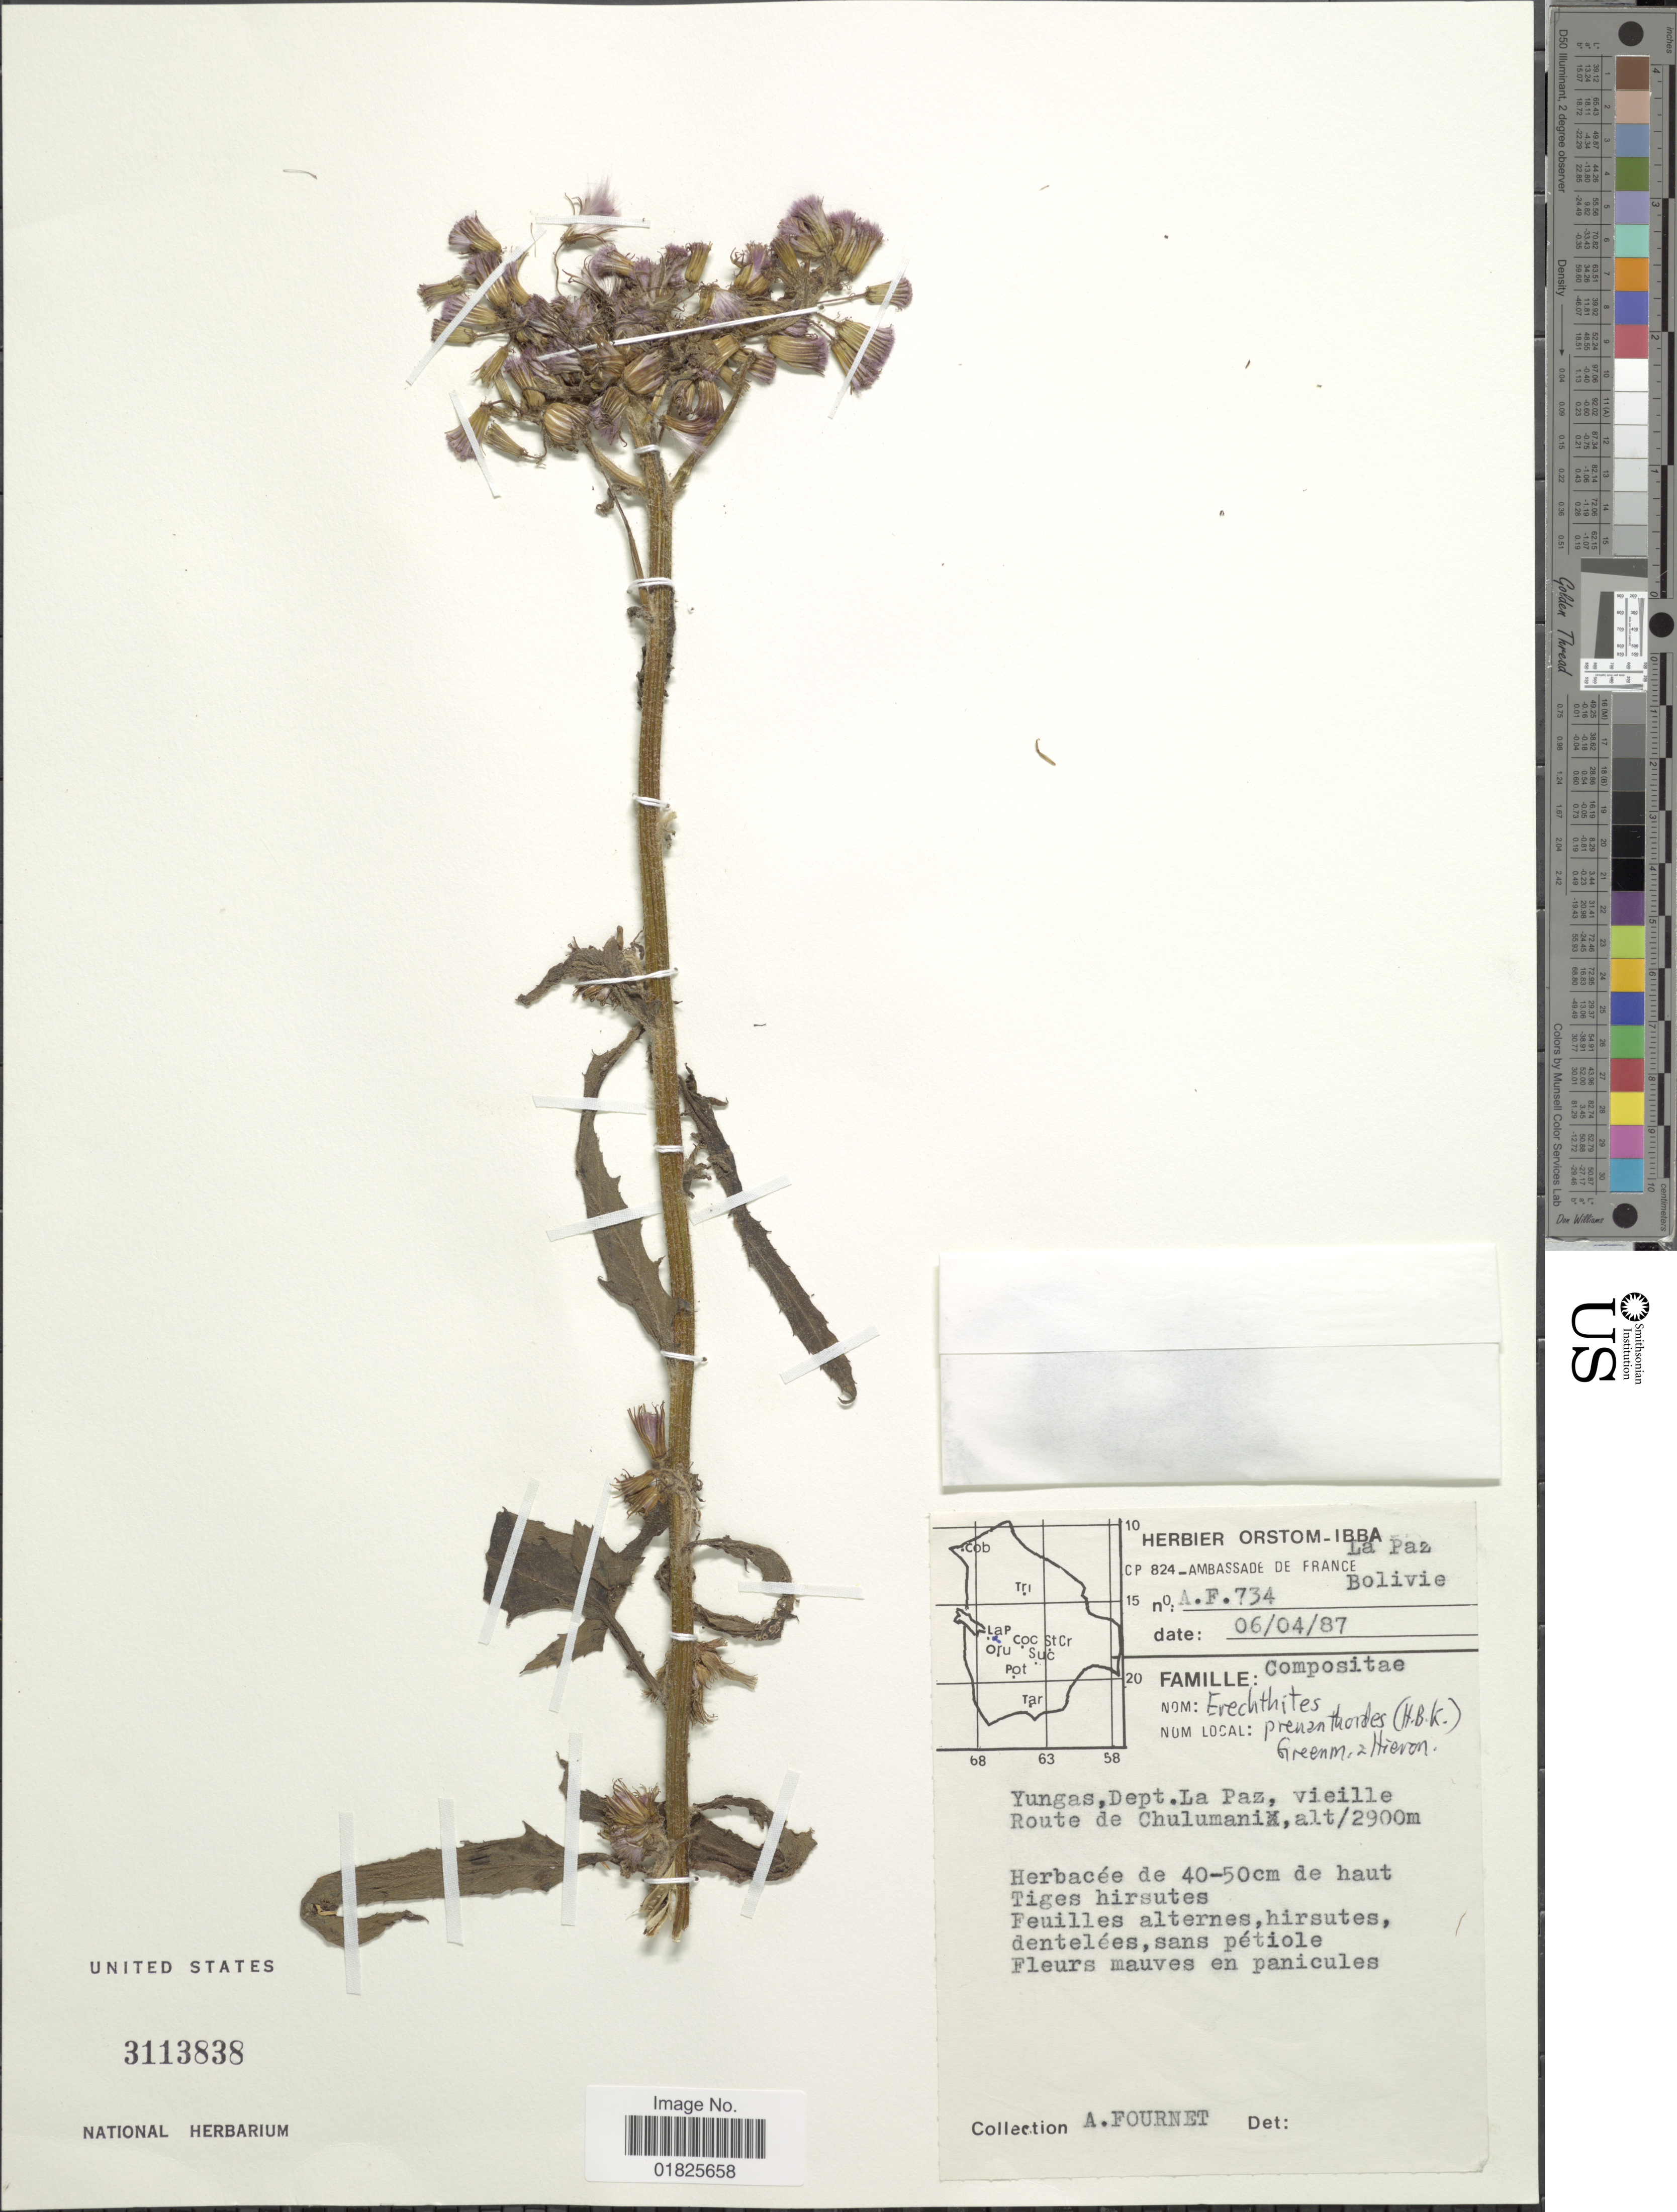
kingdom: Plantae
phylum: Tracheophyta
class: Magnoliopsida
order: Asterales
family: Asteraceae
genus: Erechtites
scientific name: Erechtites prenanthoides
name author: Hook. f.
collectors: A. Fournet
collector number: A.F. 734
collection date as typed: Transcribed d/m/y: 6/4/87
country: Bolivia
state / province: La Paz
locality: Yungas, La Paz, vieille. Route de Chulumania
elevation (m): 2900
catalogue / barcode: US 3113838